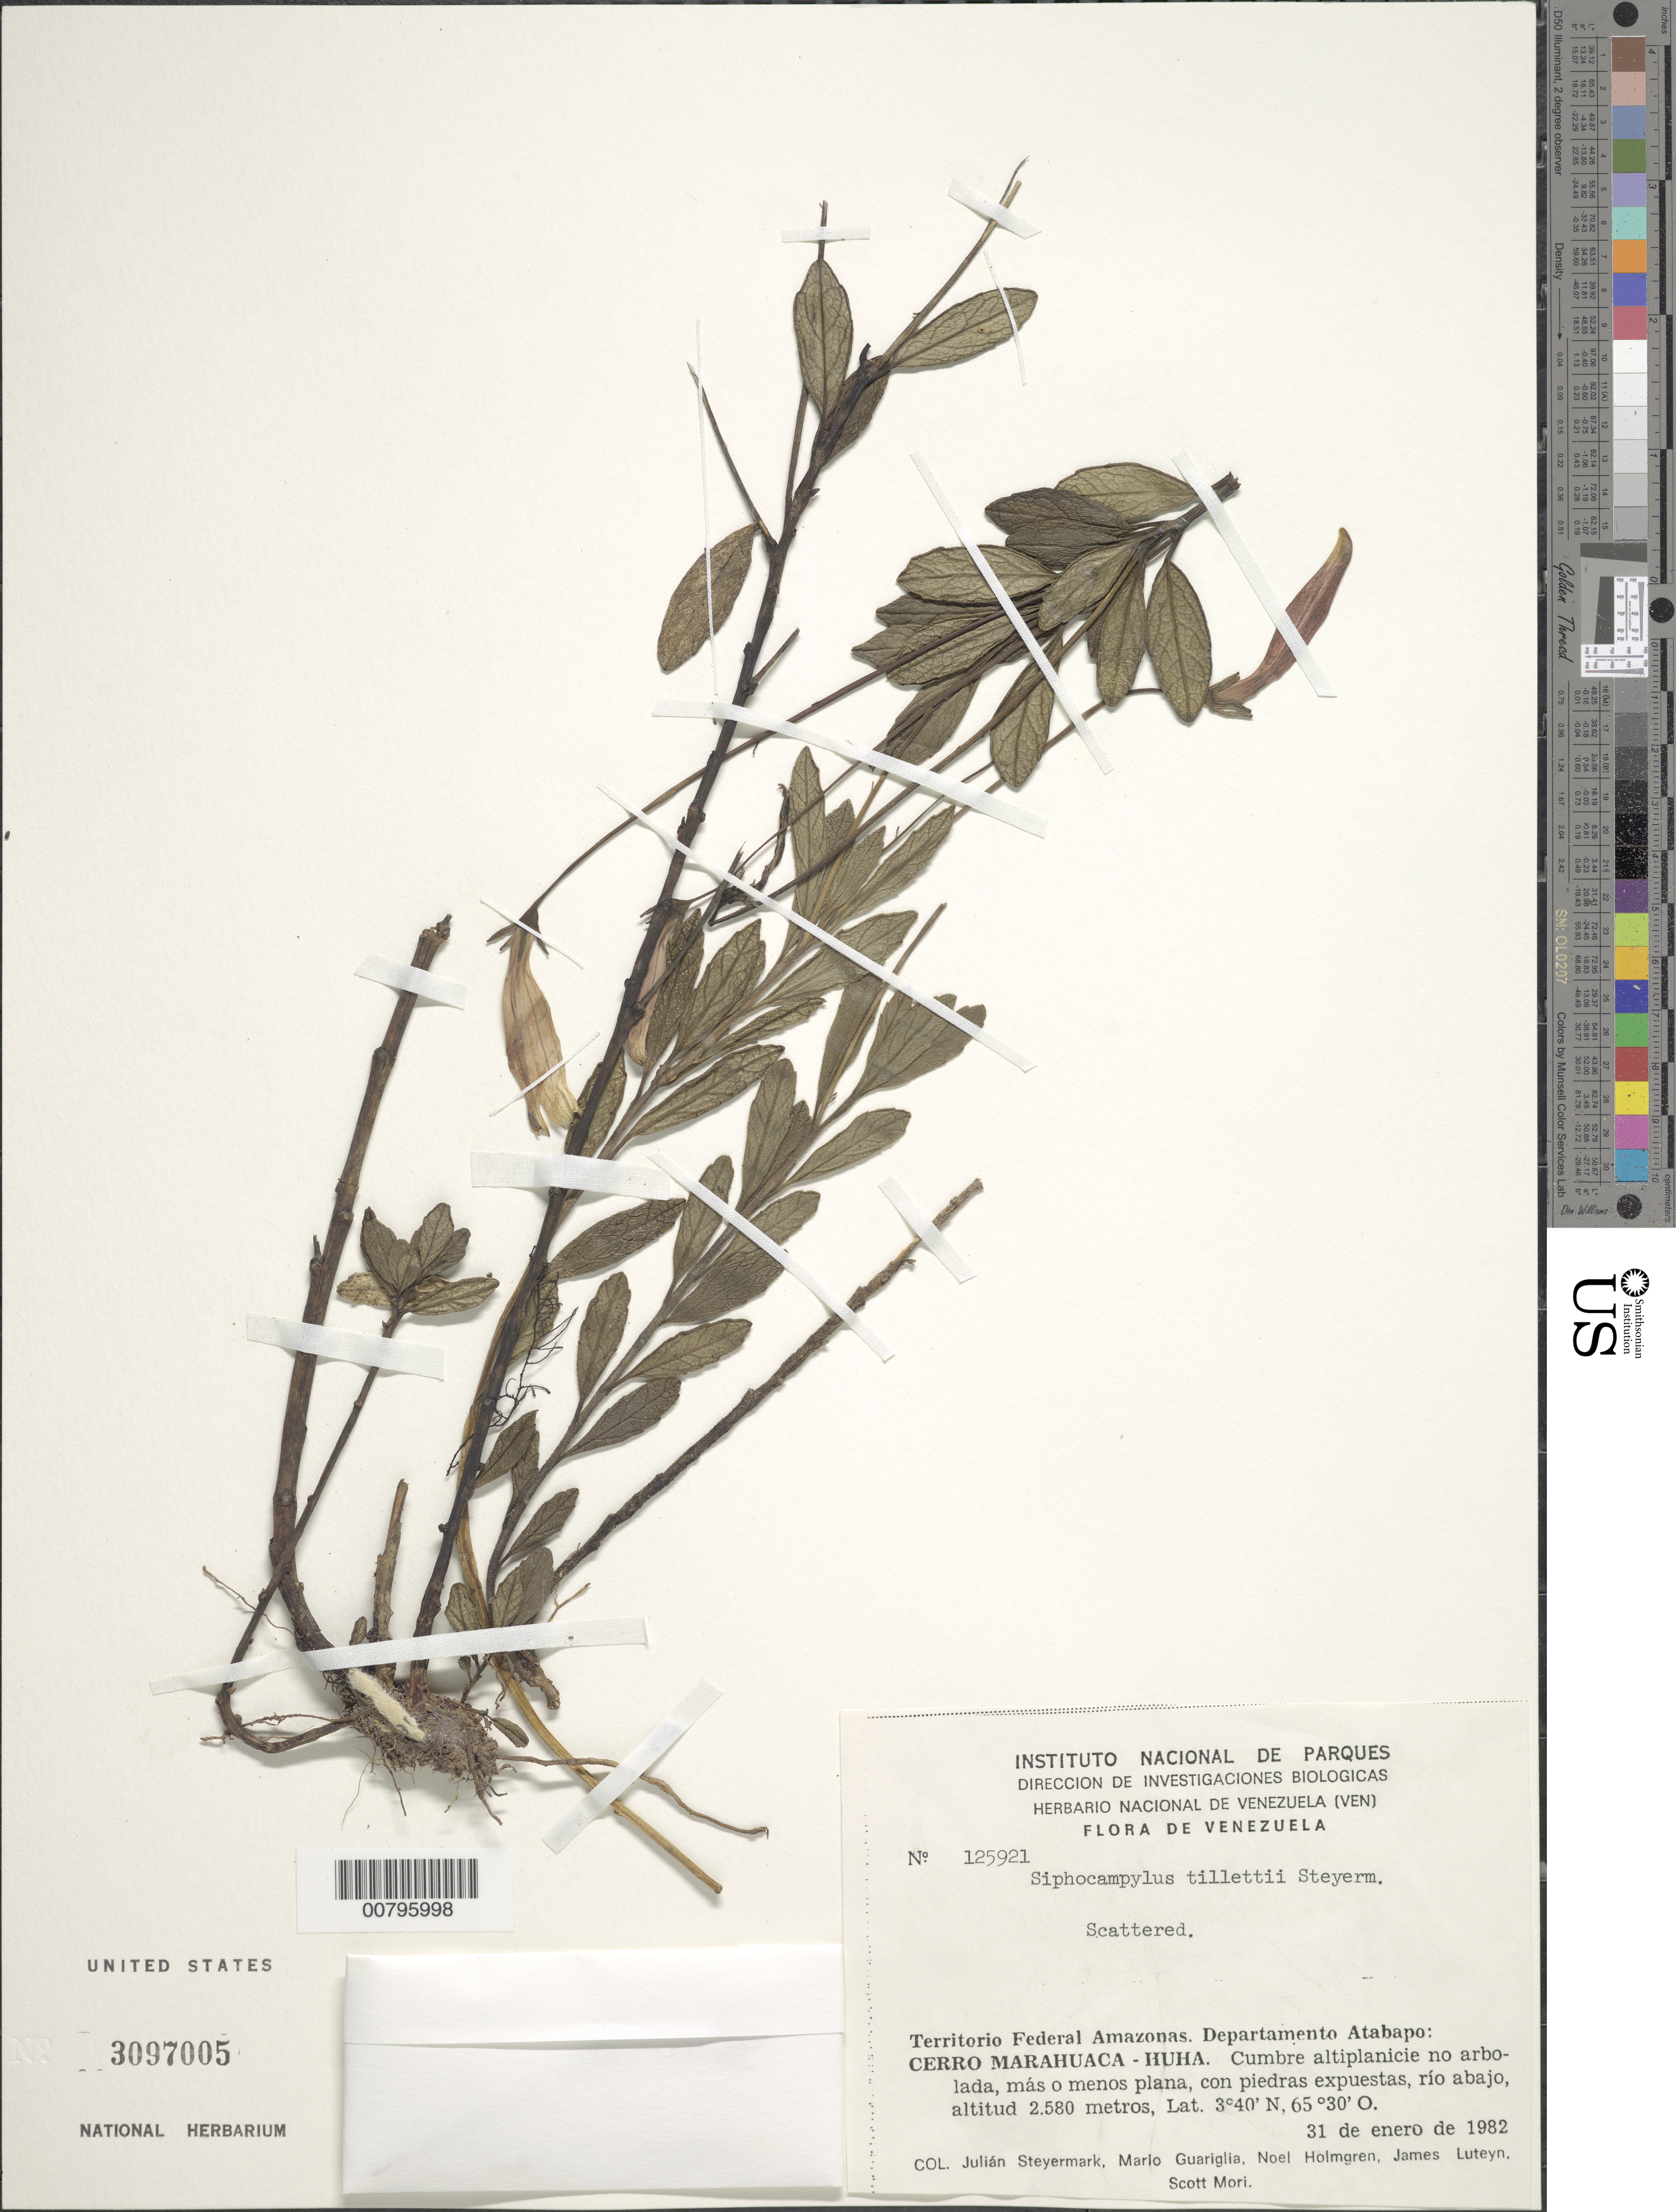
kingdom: Plantae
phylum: Tracheophyta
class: Magnoliopsida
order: Asterales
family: Campanulaceae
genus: Siphocampylus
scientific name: Siphocampylus tillettii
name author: Steyerm.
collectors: J. Steyermark, M. Guariglia P., N. H. Holmgren, J. L. Luteyn & S. Mori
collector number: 125921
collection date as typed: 31-Jan-82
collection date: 1982-01-31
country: Venezuela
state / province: Amazonas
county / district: Atabapo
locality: Huha, Cerro Marahuaca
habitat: Cumbre altiplanicie no arbolada, mas o menos plana, con piedras expuestas, rio abajo, under rock edge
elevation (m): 2580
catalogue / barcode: US 3097005